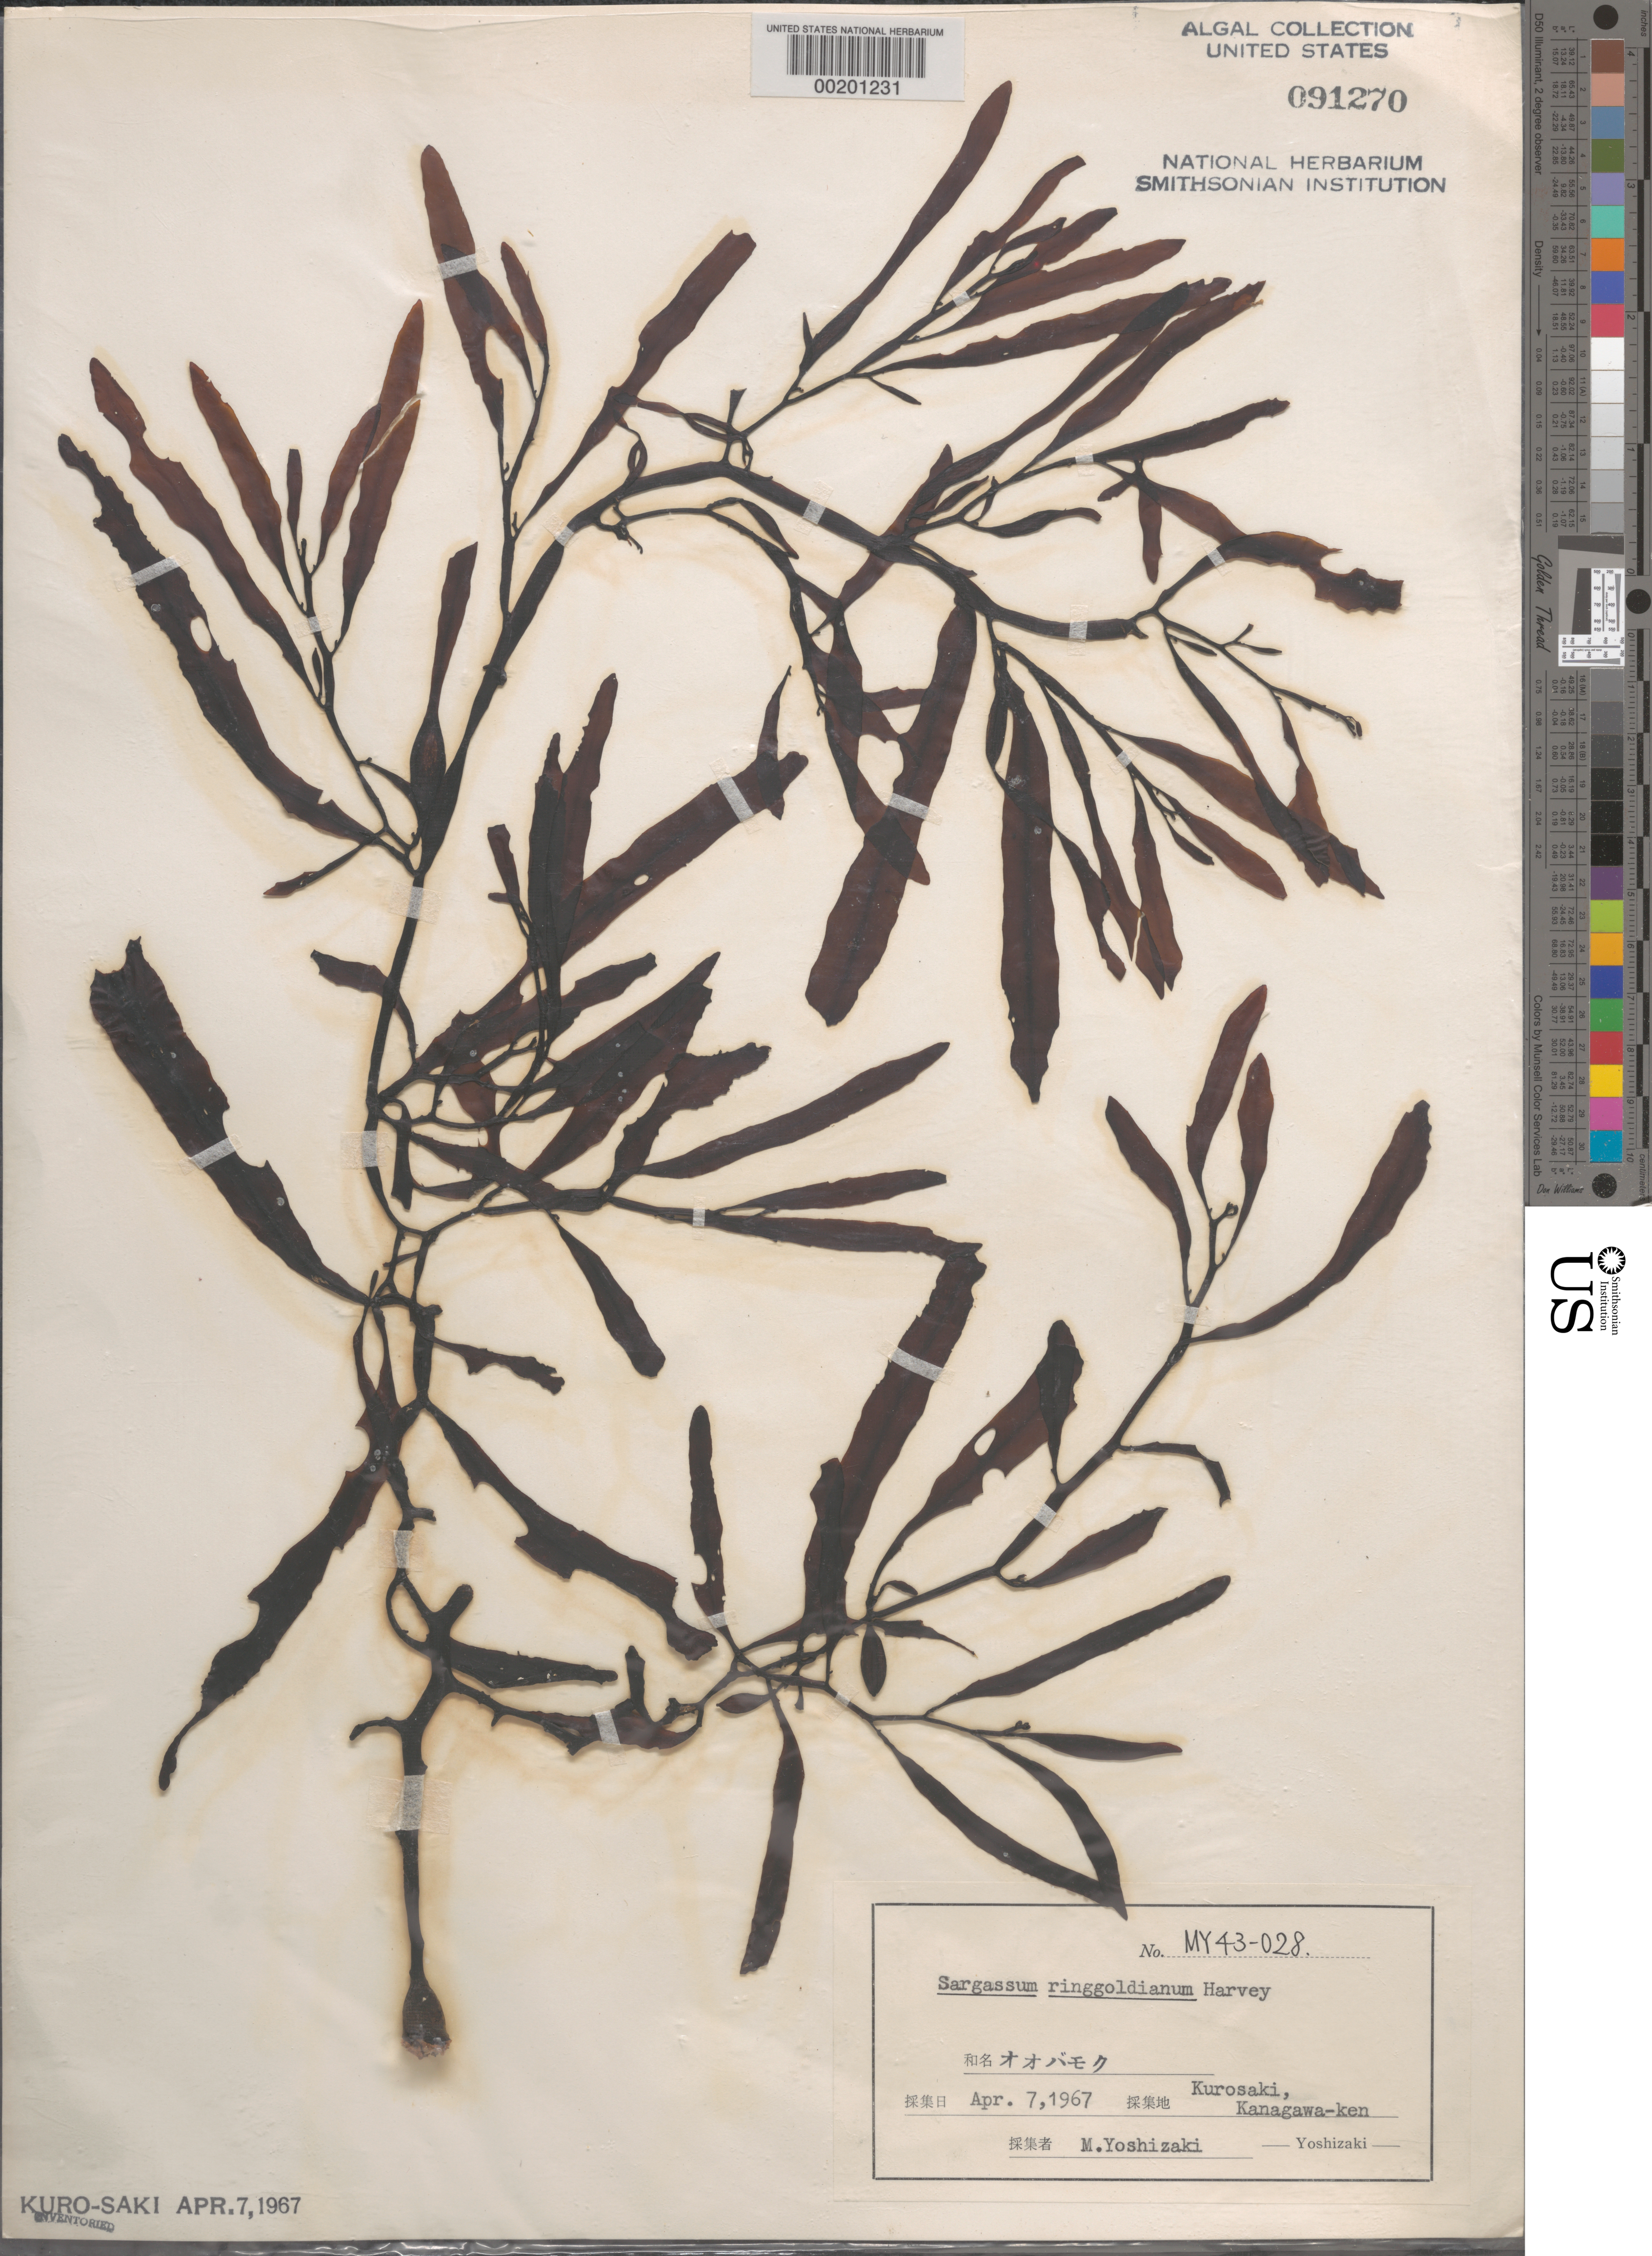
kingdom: Chromista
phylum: Ochrophyta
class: Phaeophyceae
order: Fucales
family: Sargassaceae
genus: Sargassum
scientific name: Sargassum ringgoldianum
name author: Harv.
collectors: M. Yoshizaki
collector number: My 43-028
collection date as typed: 07 Apr 1967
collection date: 1967-04-07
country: Japan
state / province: Kanagawa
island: Honshu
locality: Kurosaki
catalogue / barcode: US 91270